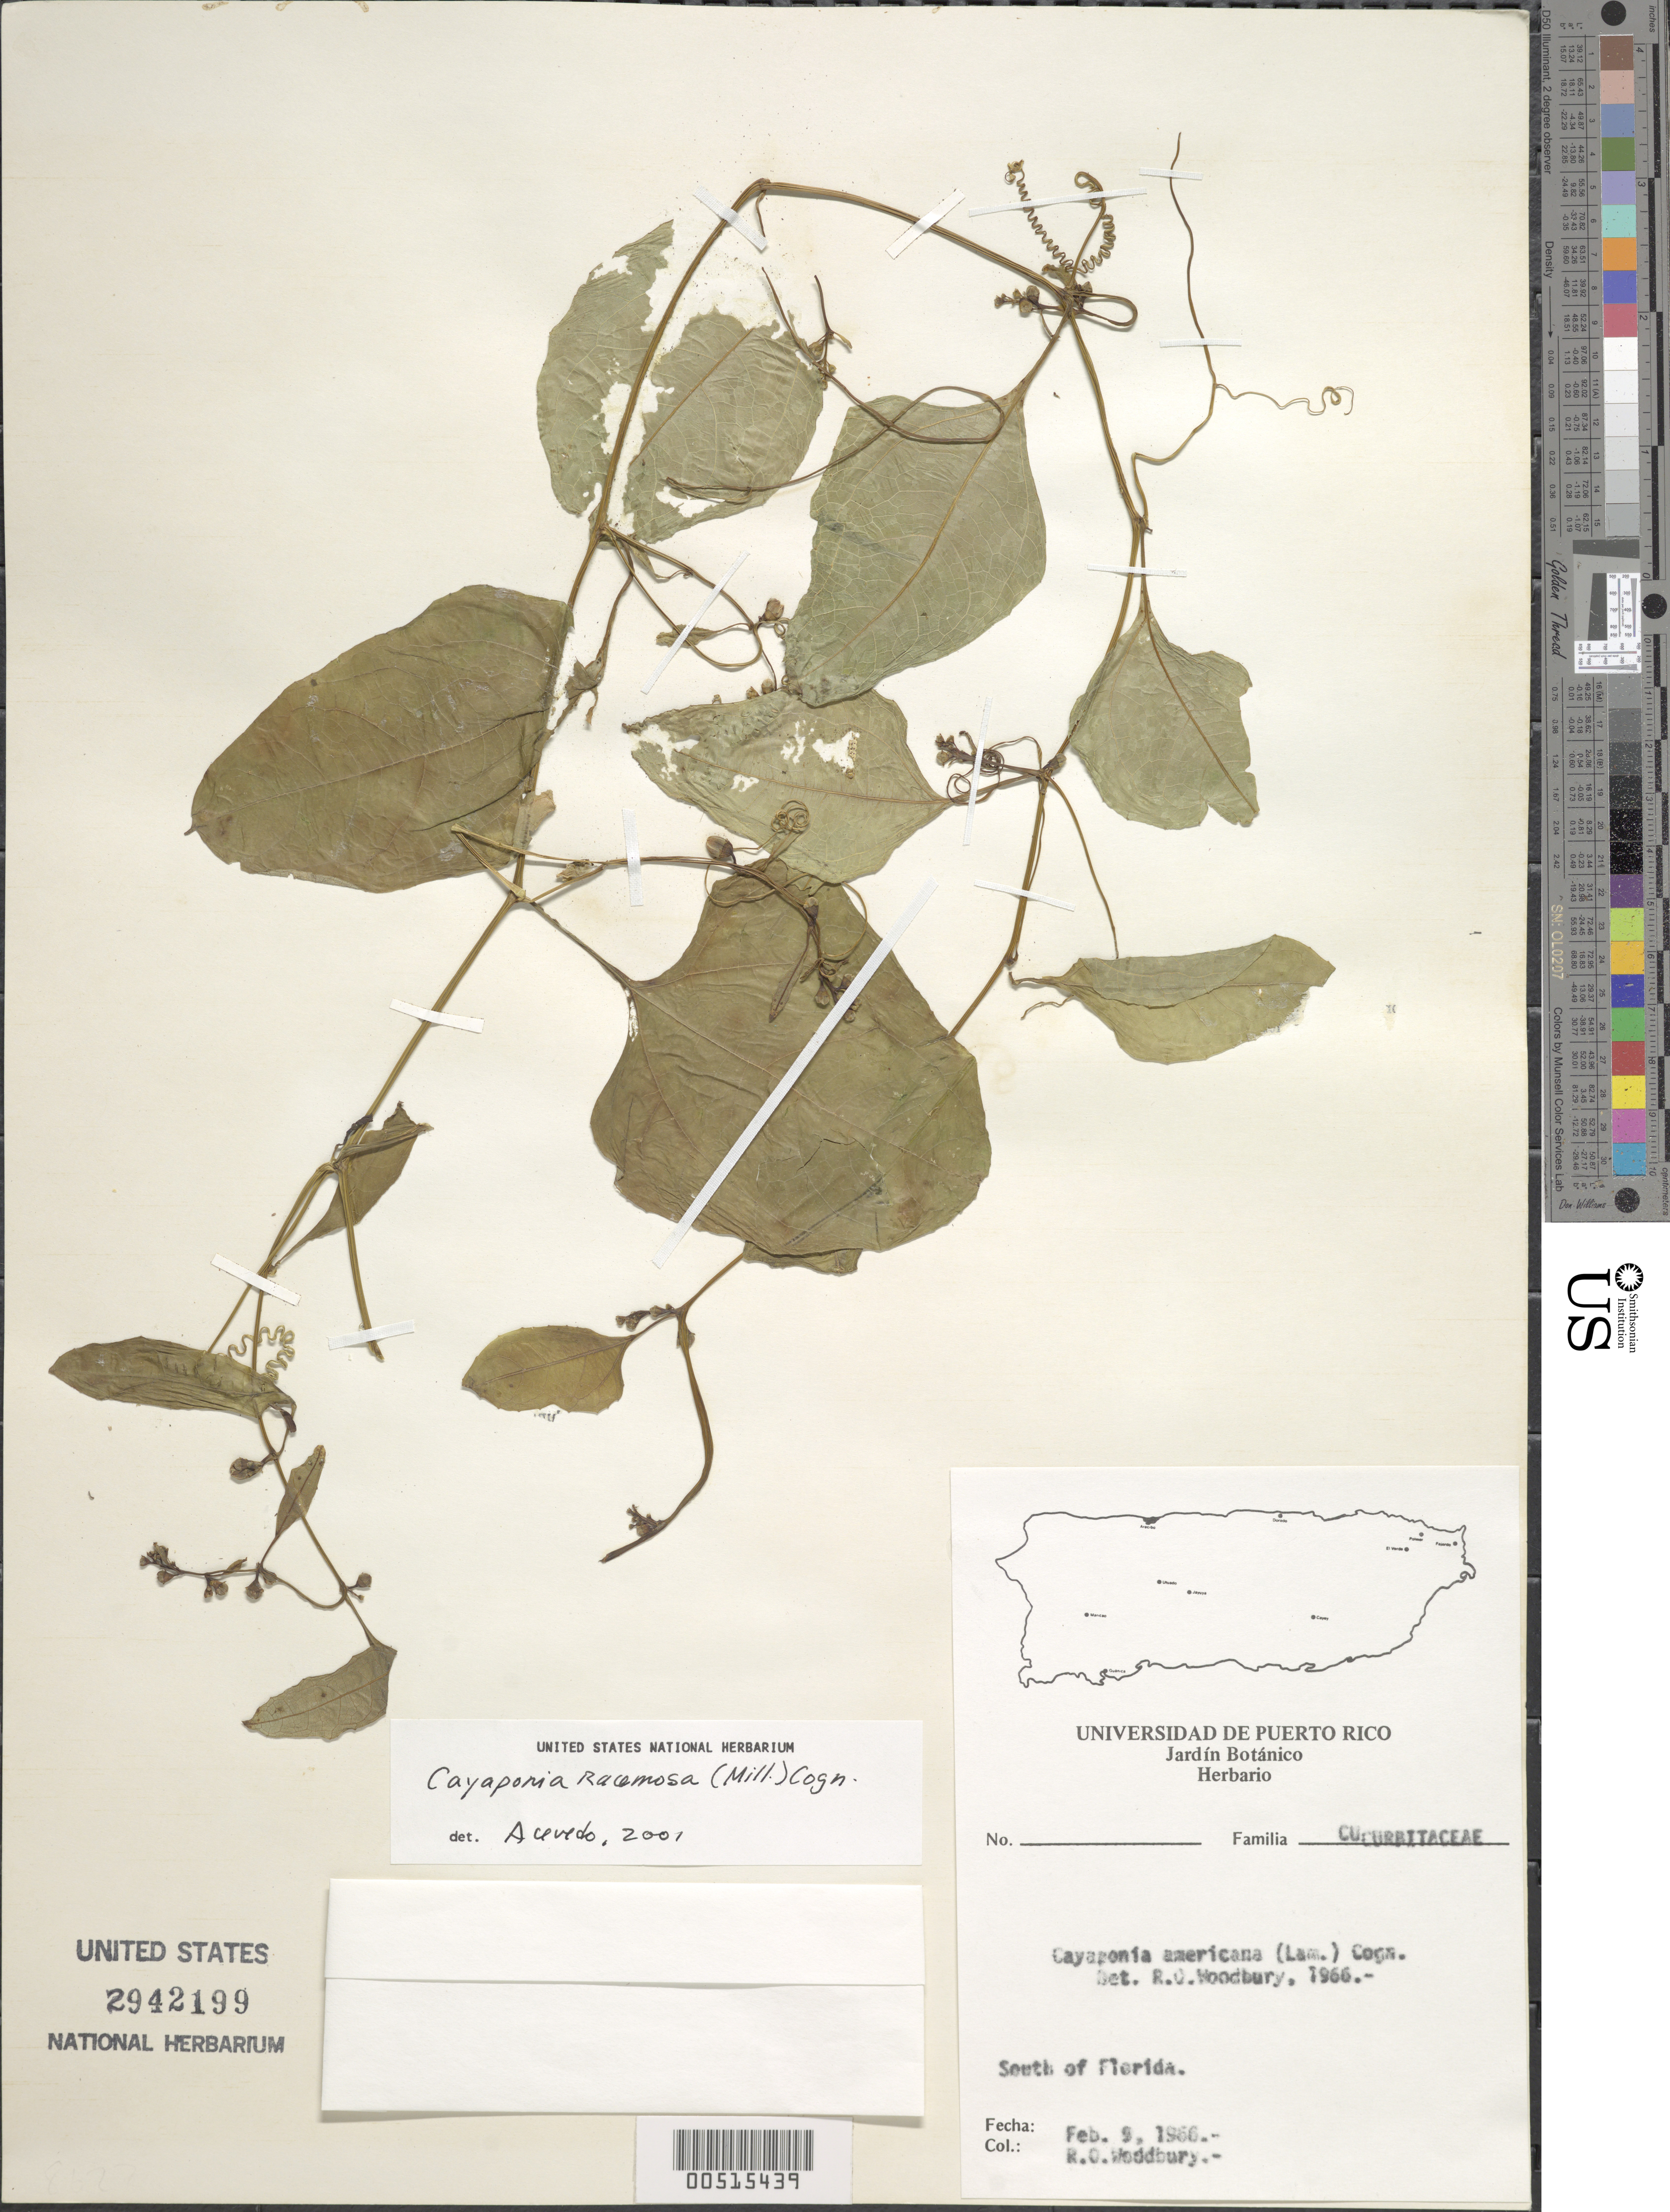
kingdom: Plantae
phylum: Tracheophyta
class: Magnoliopsida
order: Cucurbitales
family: Cucurbitaceae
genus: Cayaponia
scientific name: Cayaponia americana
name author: (Lam.) Cogn.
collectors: R. O. Woodbury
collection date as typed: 09 Feb 1966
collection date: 1966-02-09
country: Puerto Rico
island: Greater Antilles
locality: South of Florida.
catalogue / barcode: US 2942199